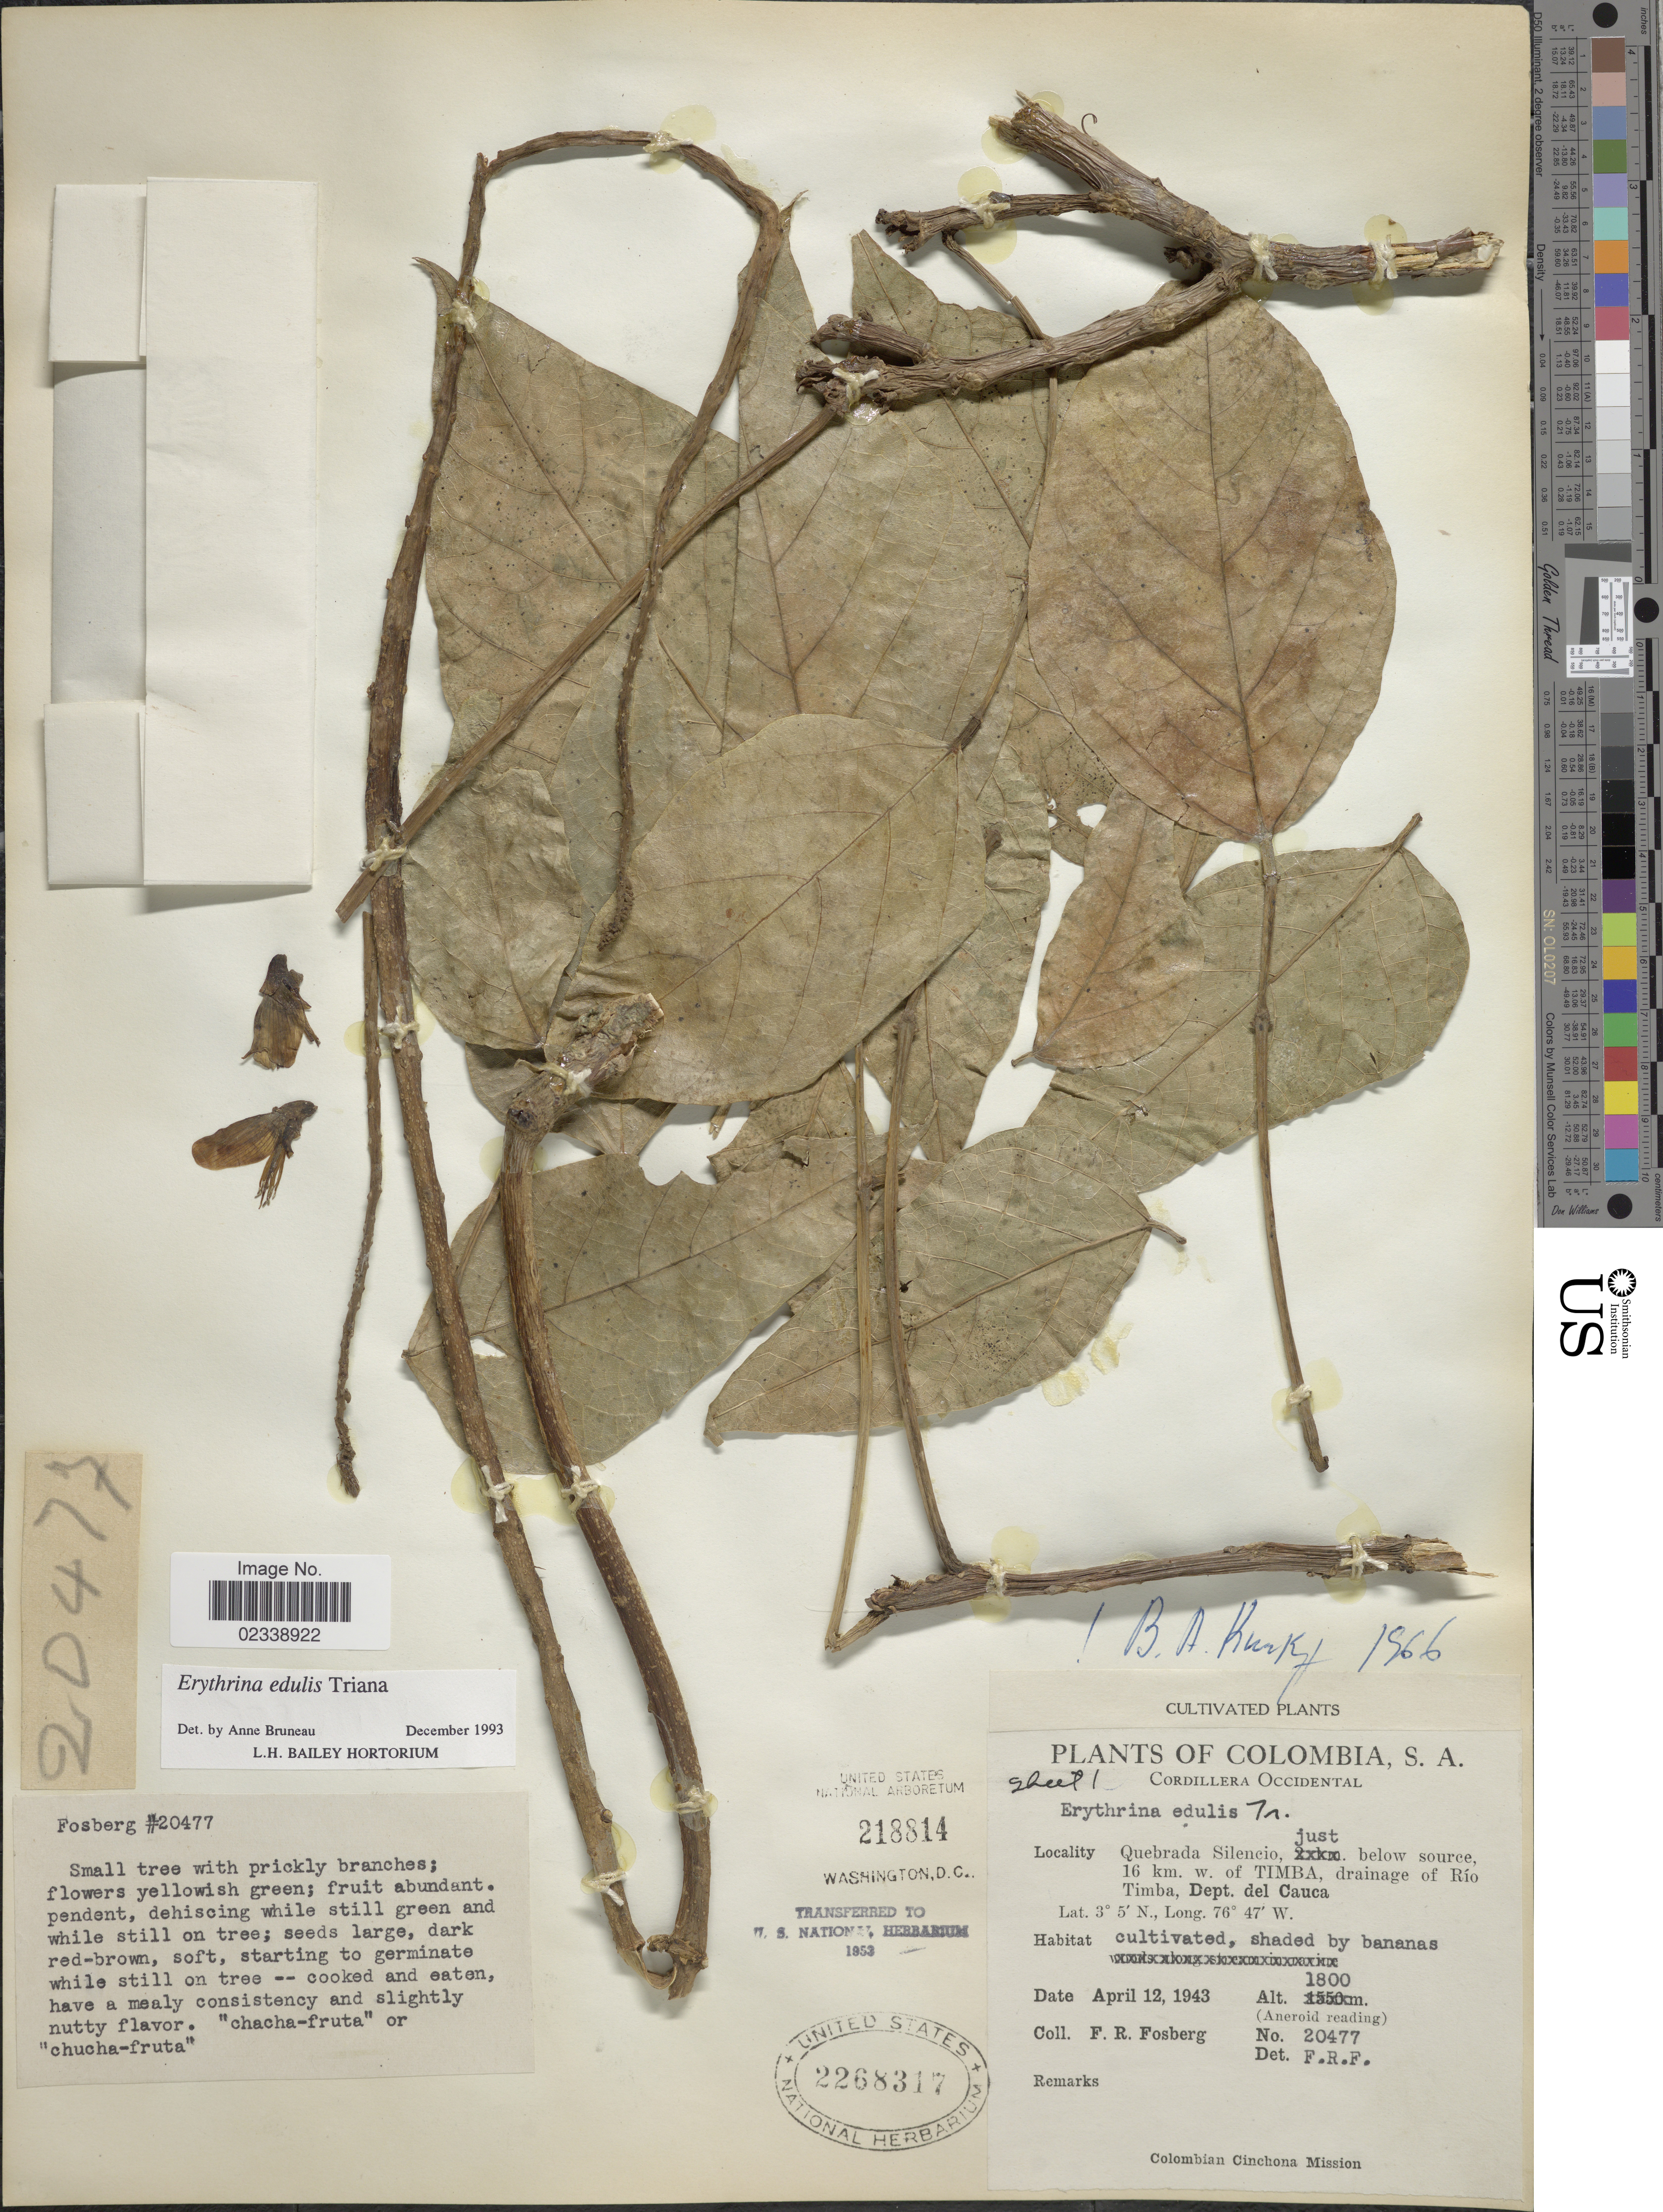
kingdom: Plantae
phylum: Tracheophyta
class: Magnoliopsida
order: Fabales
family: Fabaceae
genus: Erythrina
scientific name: Erythrina edulis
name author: Triana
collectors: F. R. Fosberg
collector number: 20477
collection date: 1943-04-12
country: Colombia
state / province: Cauca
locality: Cordillera Occidental, Quebrada Silencio, just below source, 16 km. w. of Timba, drainage of Rio Timba, cultivated, shaded by bananas.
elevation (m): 1800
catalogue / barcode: US 2268317